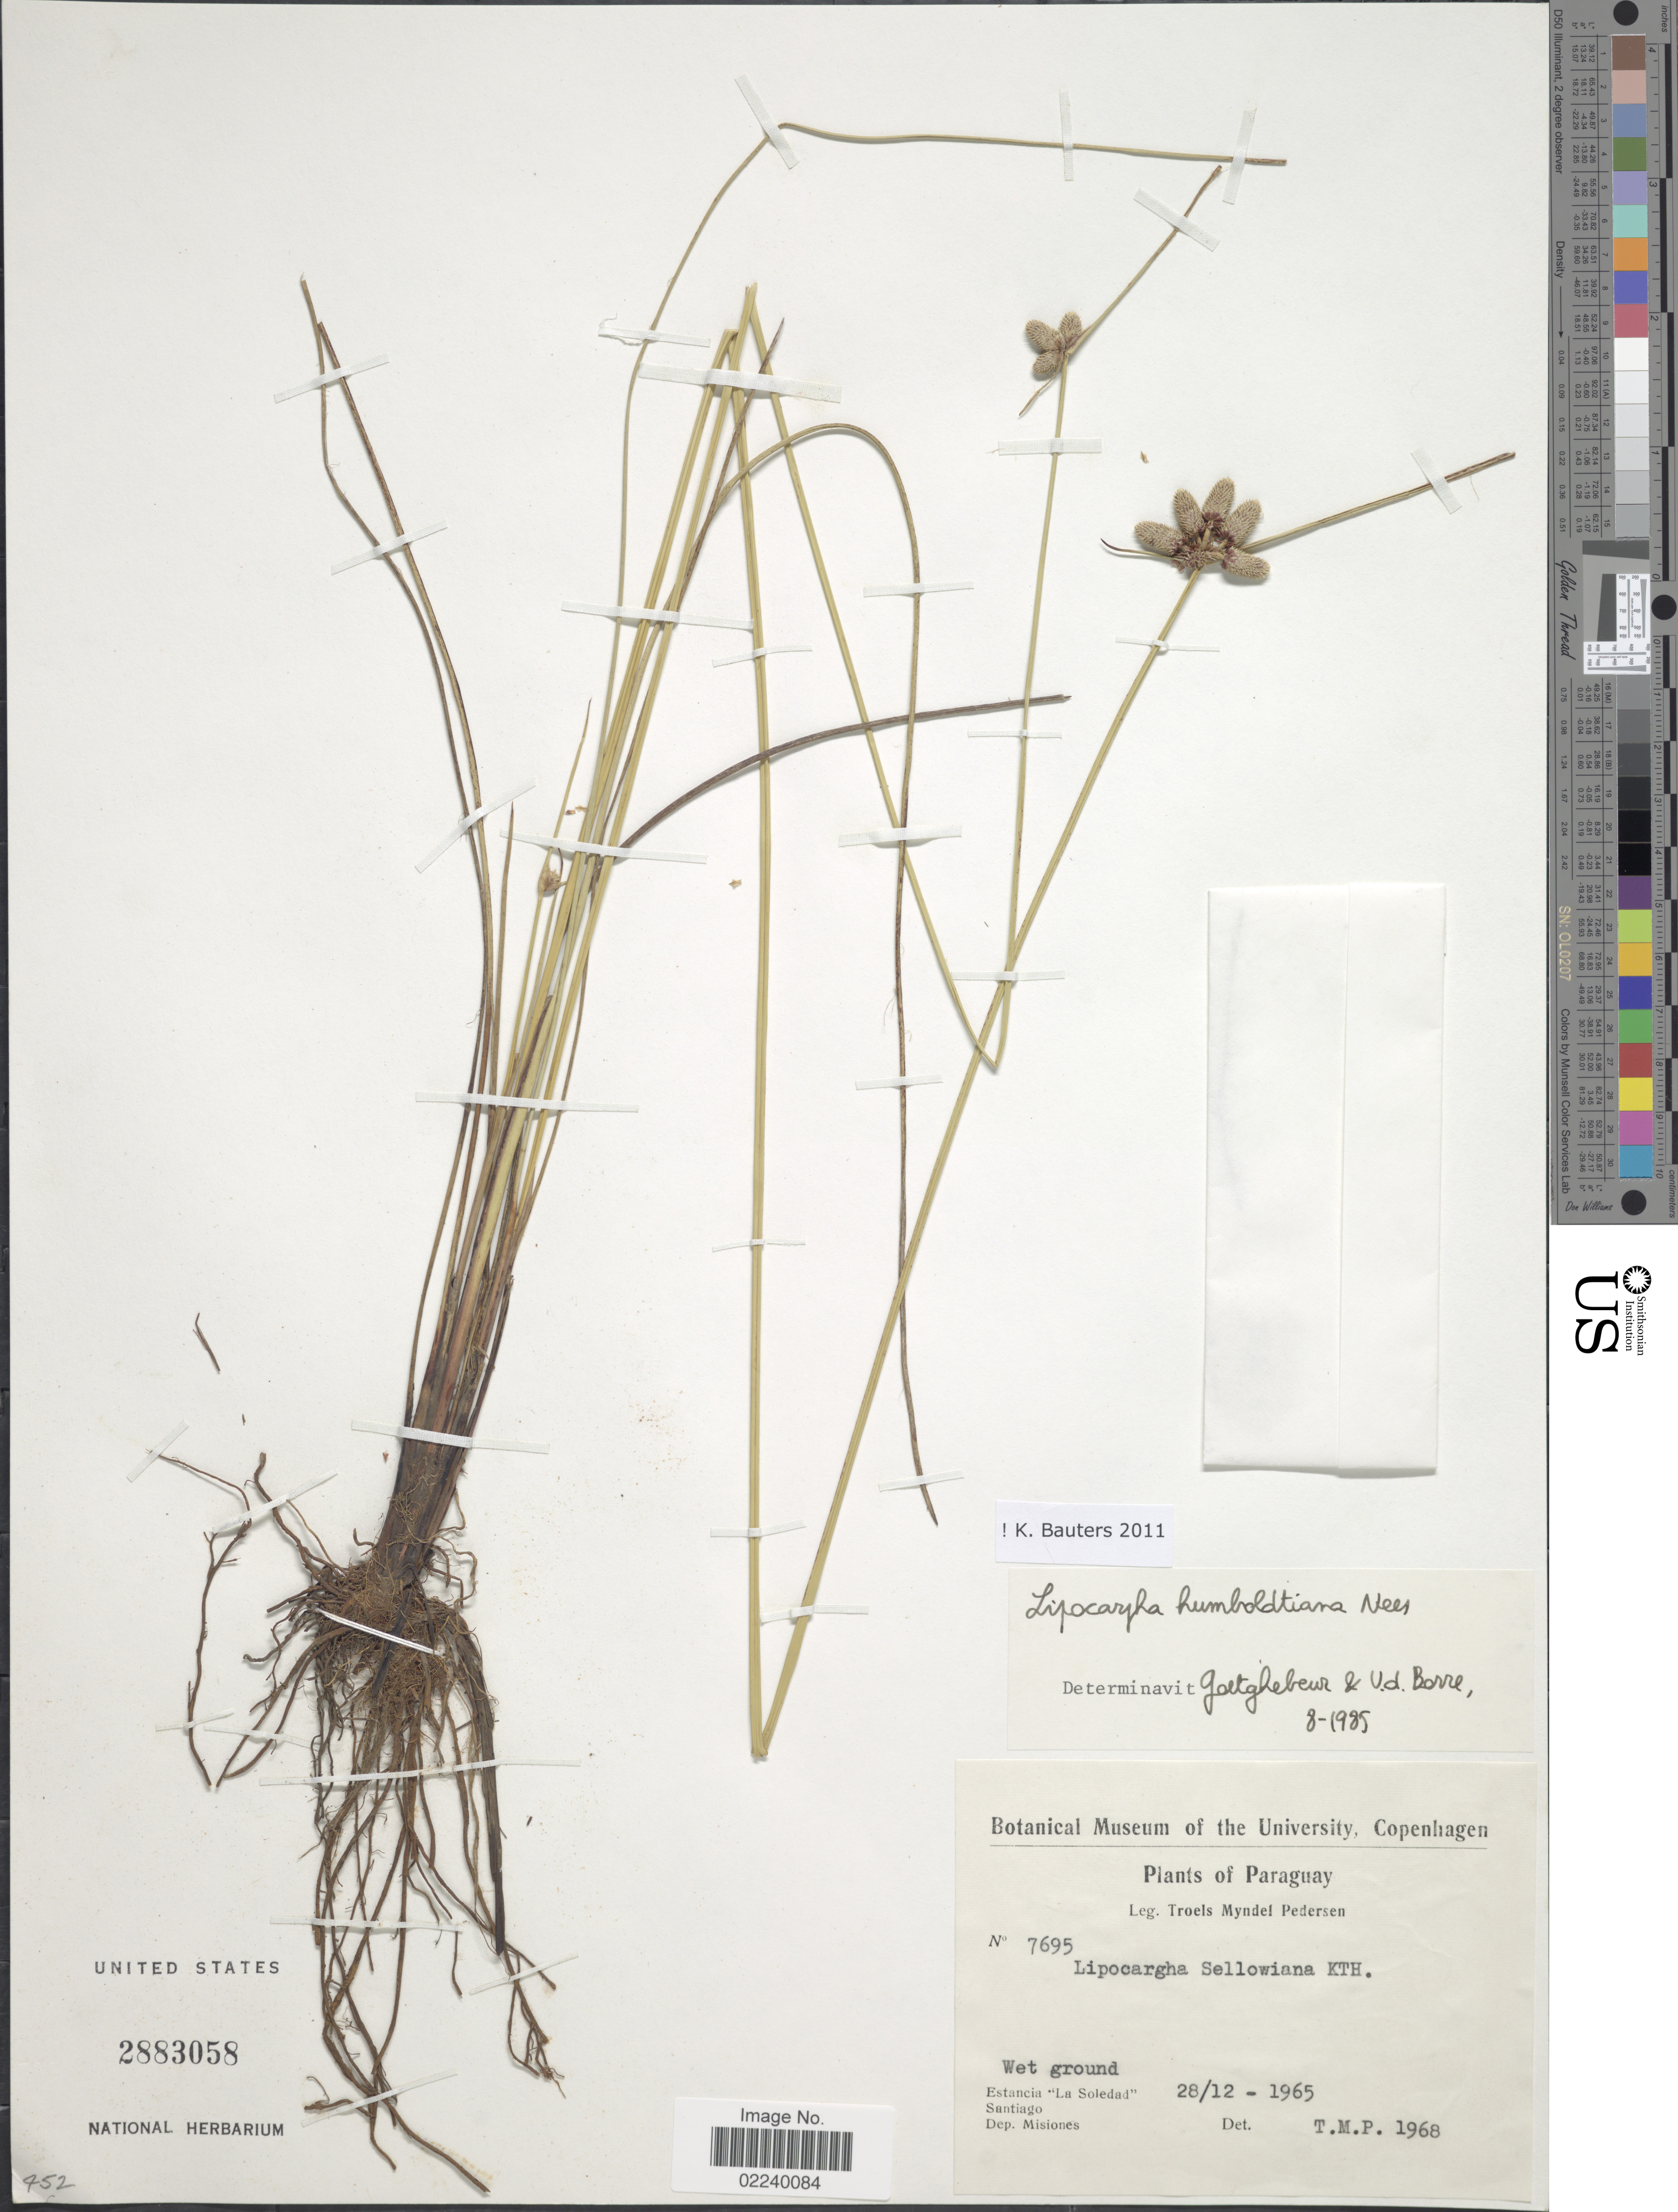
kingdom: Plantae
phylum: Tracheophyta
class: Liliopsida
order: Poales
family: Cyperaceae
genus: Cyperus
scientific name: Cyperus sellowianus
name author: (Kunth) T. Koyama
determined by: Strong, M. T., (US), Smithsonian Institution - National Museum of Natural History (UNITED STATES)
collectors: T. Pederson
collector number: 7695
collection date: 1965-12-28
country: Paraguay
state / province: Misiones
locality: Wet ground, estancia "La Soledad", Santiago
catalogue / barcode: US 2883058